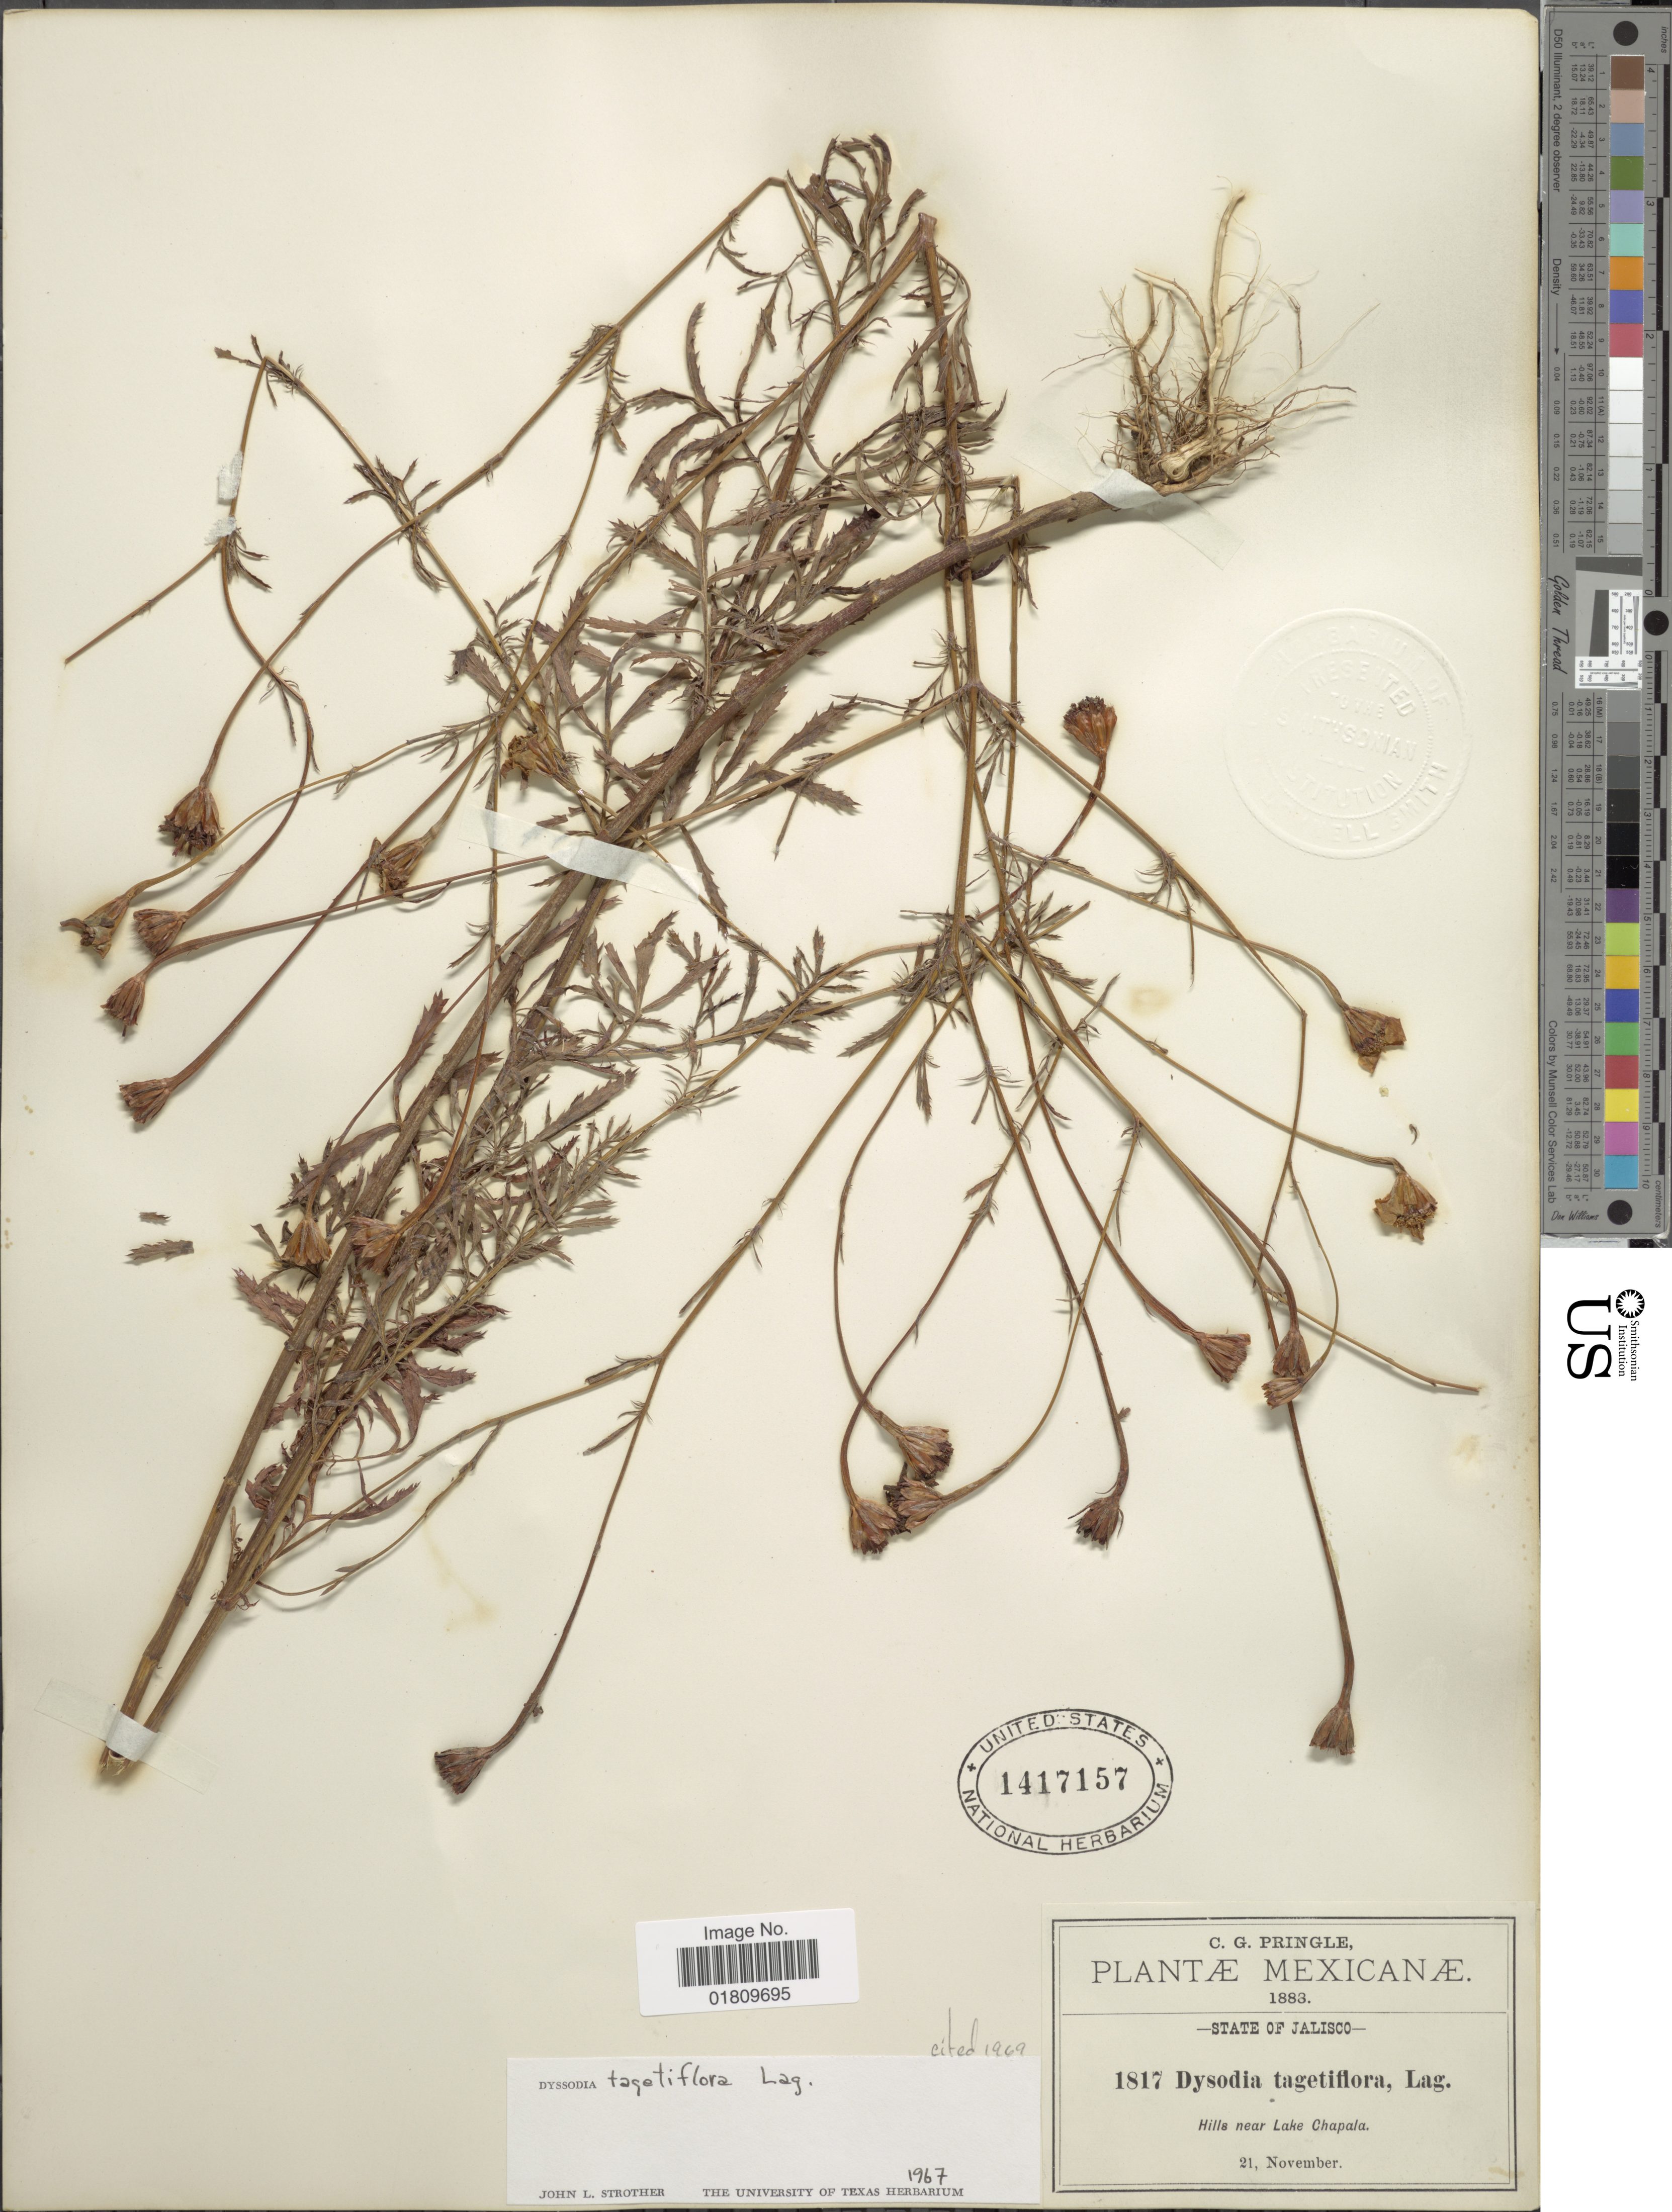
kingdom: Plantae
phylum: Tracheophyta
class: Magnoliopsida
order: Asterales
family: Asteraceae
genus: Dyssodia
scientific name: Dyssodia tagetiflora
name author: Lag.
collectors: C. G. Pringle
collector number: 1817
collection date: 1883-11-21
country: Mexico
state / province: Jalisco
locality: Hills near Lake Chapala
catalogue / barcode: US 1417157